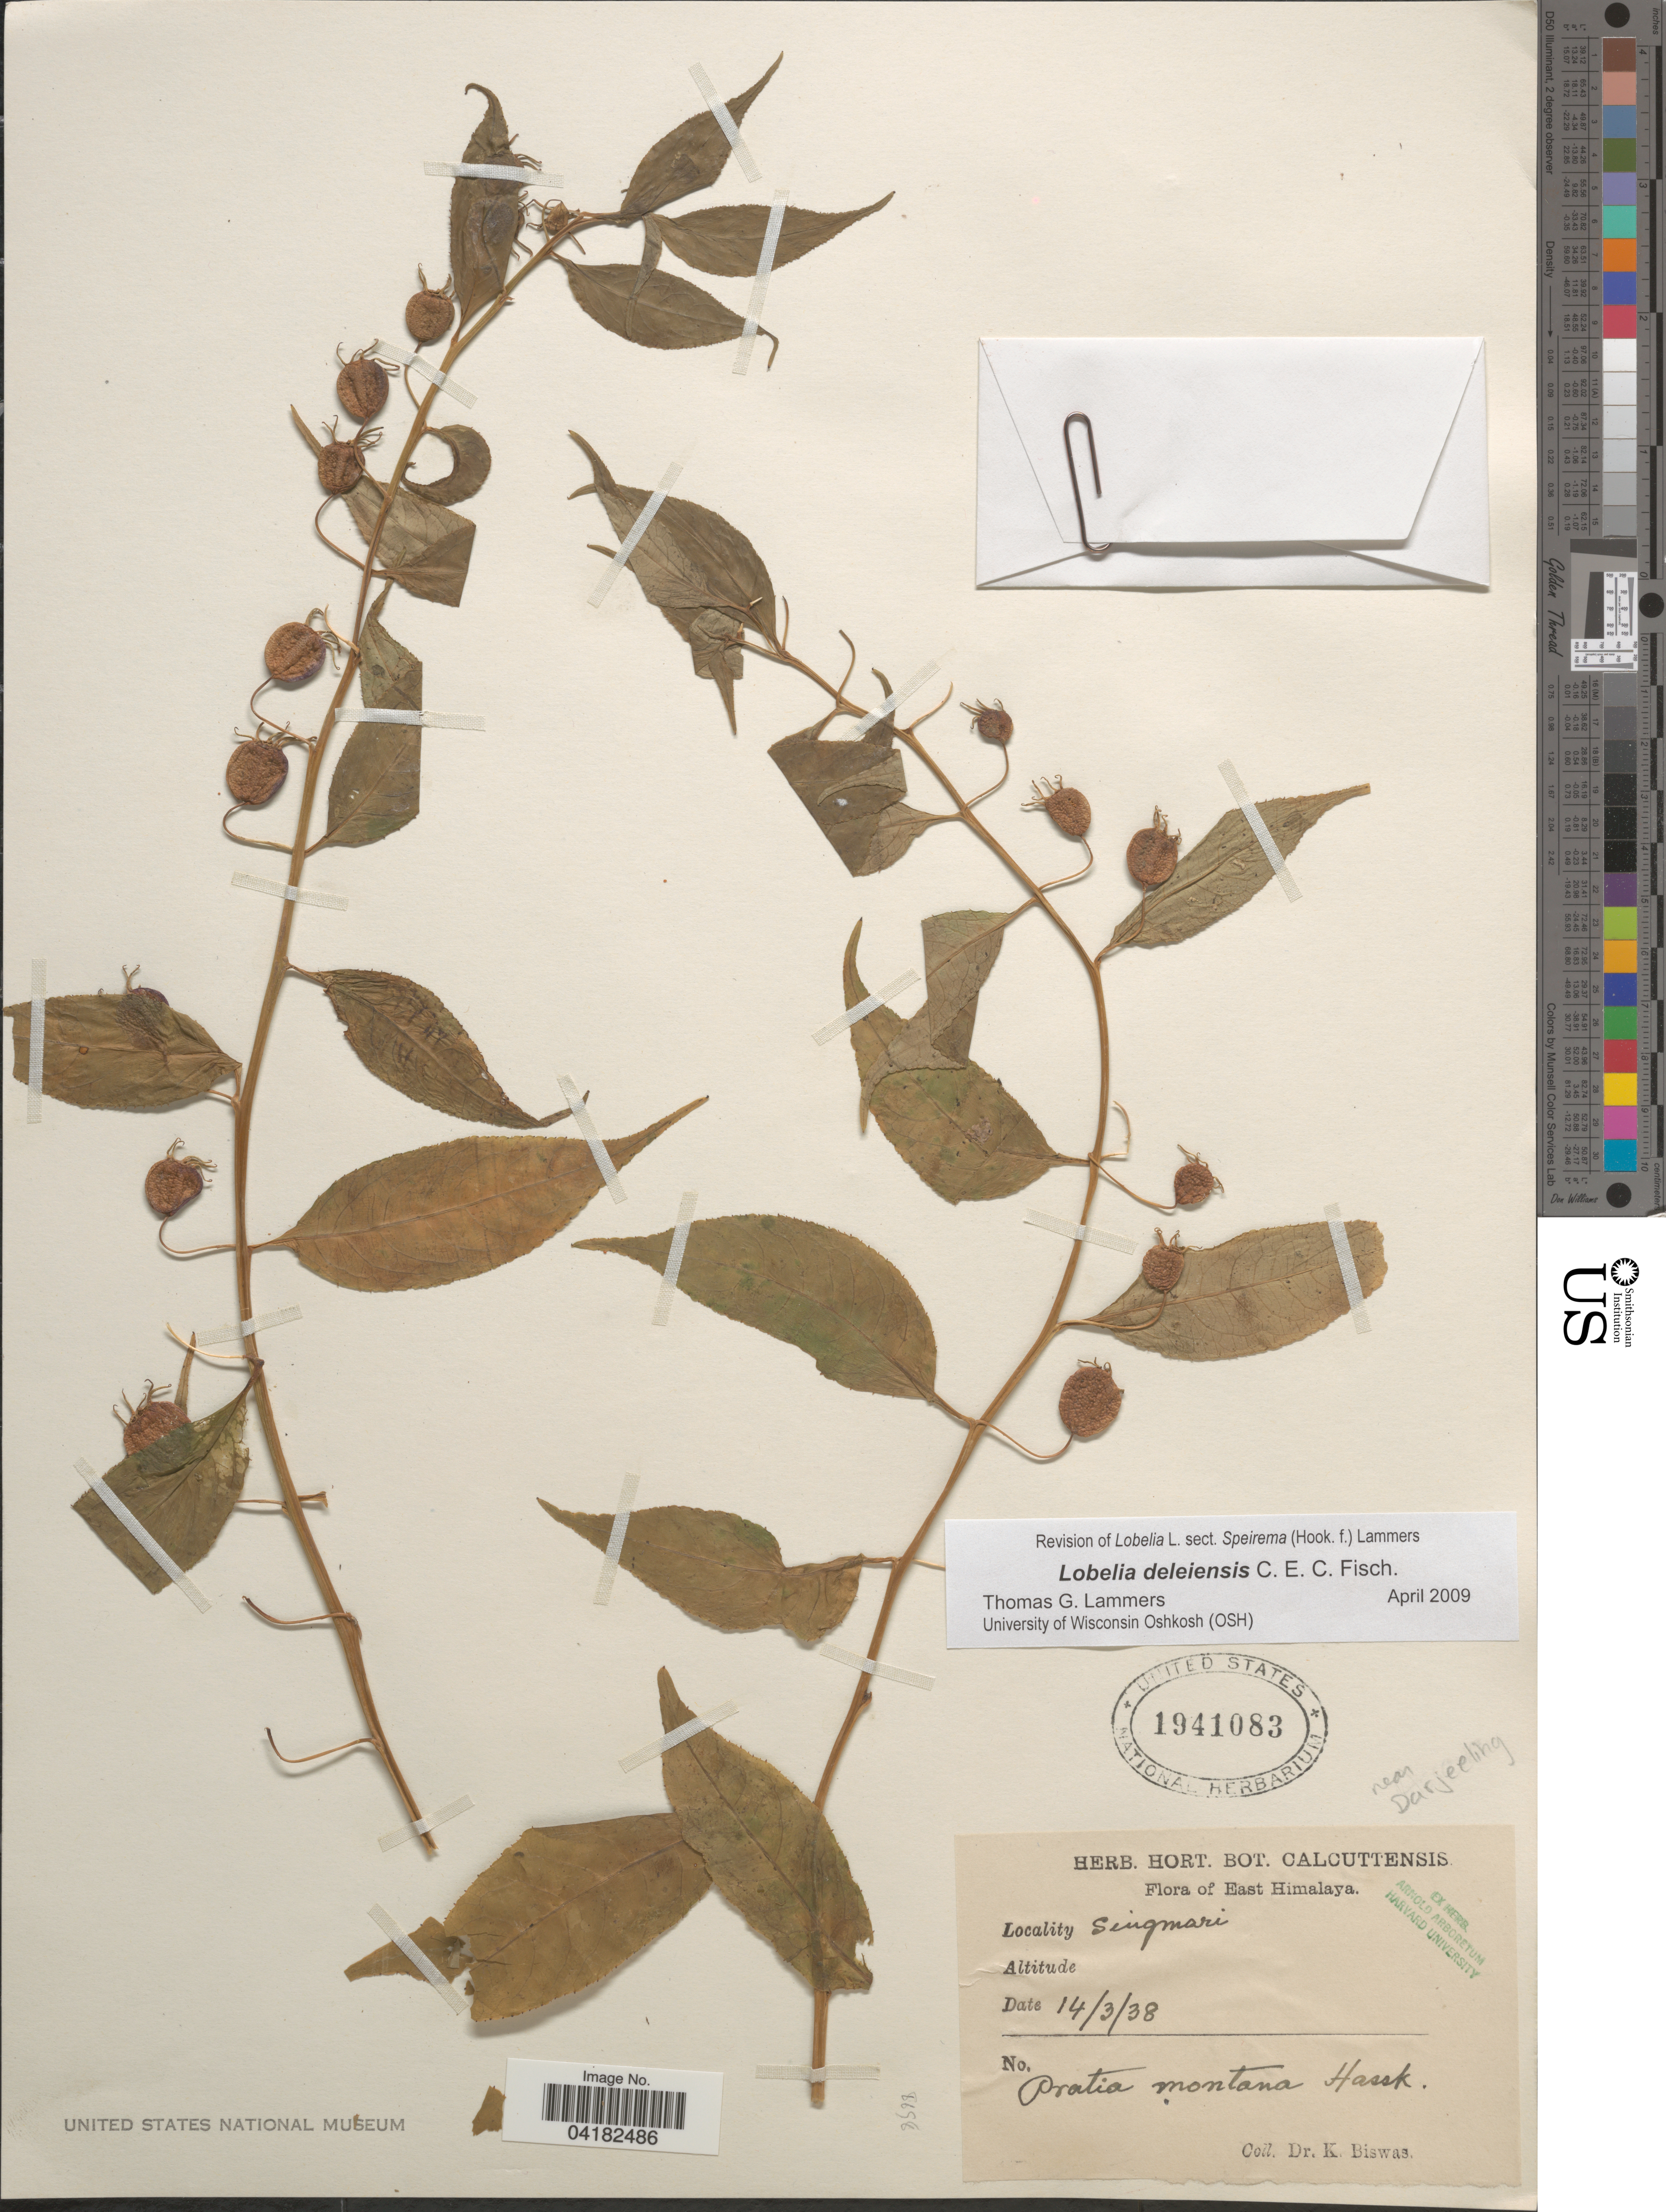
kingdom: Plantae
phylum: Tracheophyta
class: Magnoliopsida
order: Asterales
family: Campanulaceae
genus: Lobelia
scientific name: Lobelia deleiensis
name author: C.E.C. Fisch.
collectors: K. Biswas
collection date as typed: Transcribed d/m/y: 14/3/38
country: India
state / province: West Bengal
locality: East Himalaya. Singmari.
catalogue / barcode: US 1941083